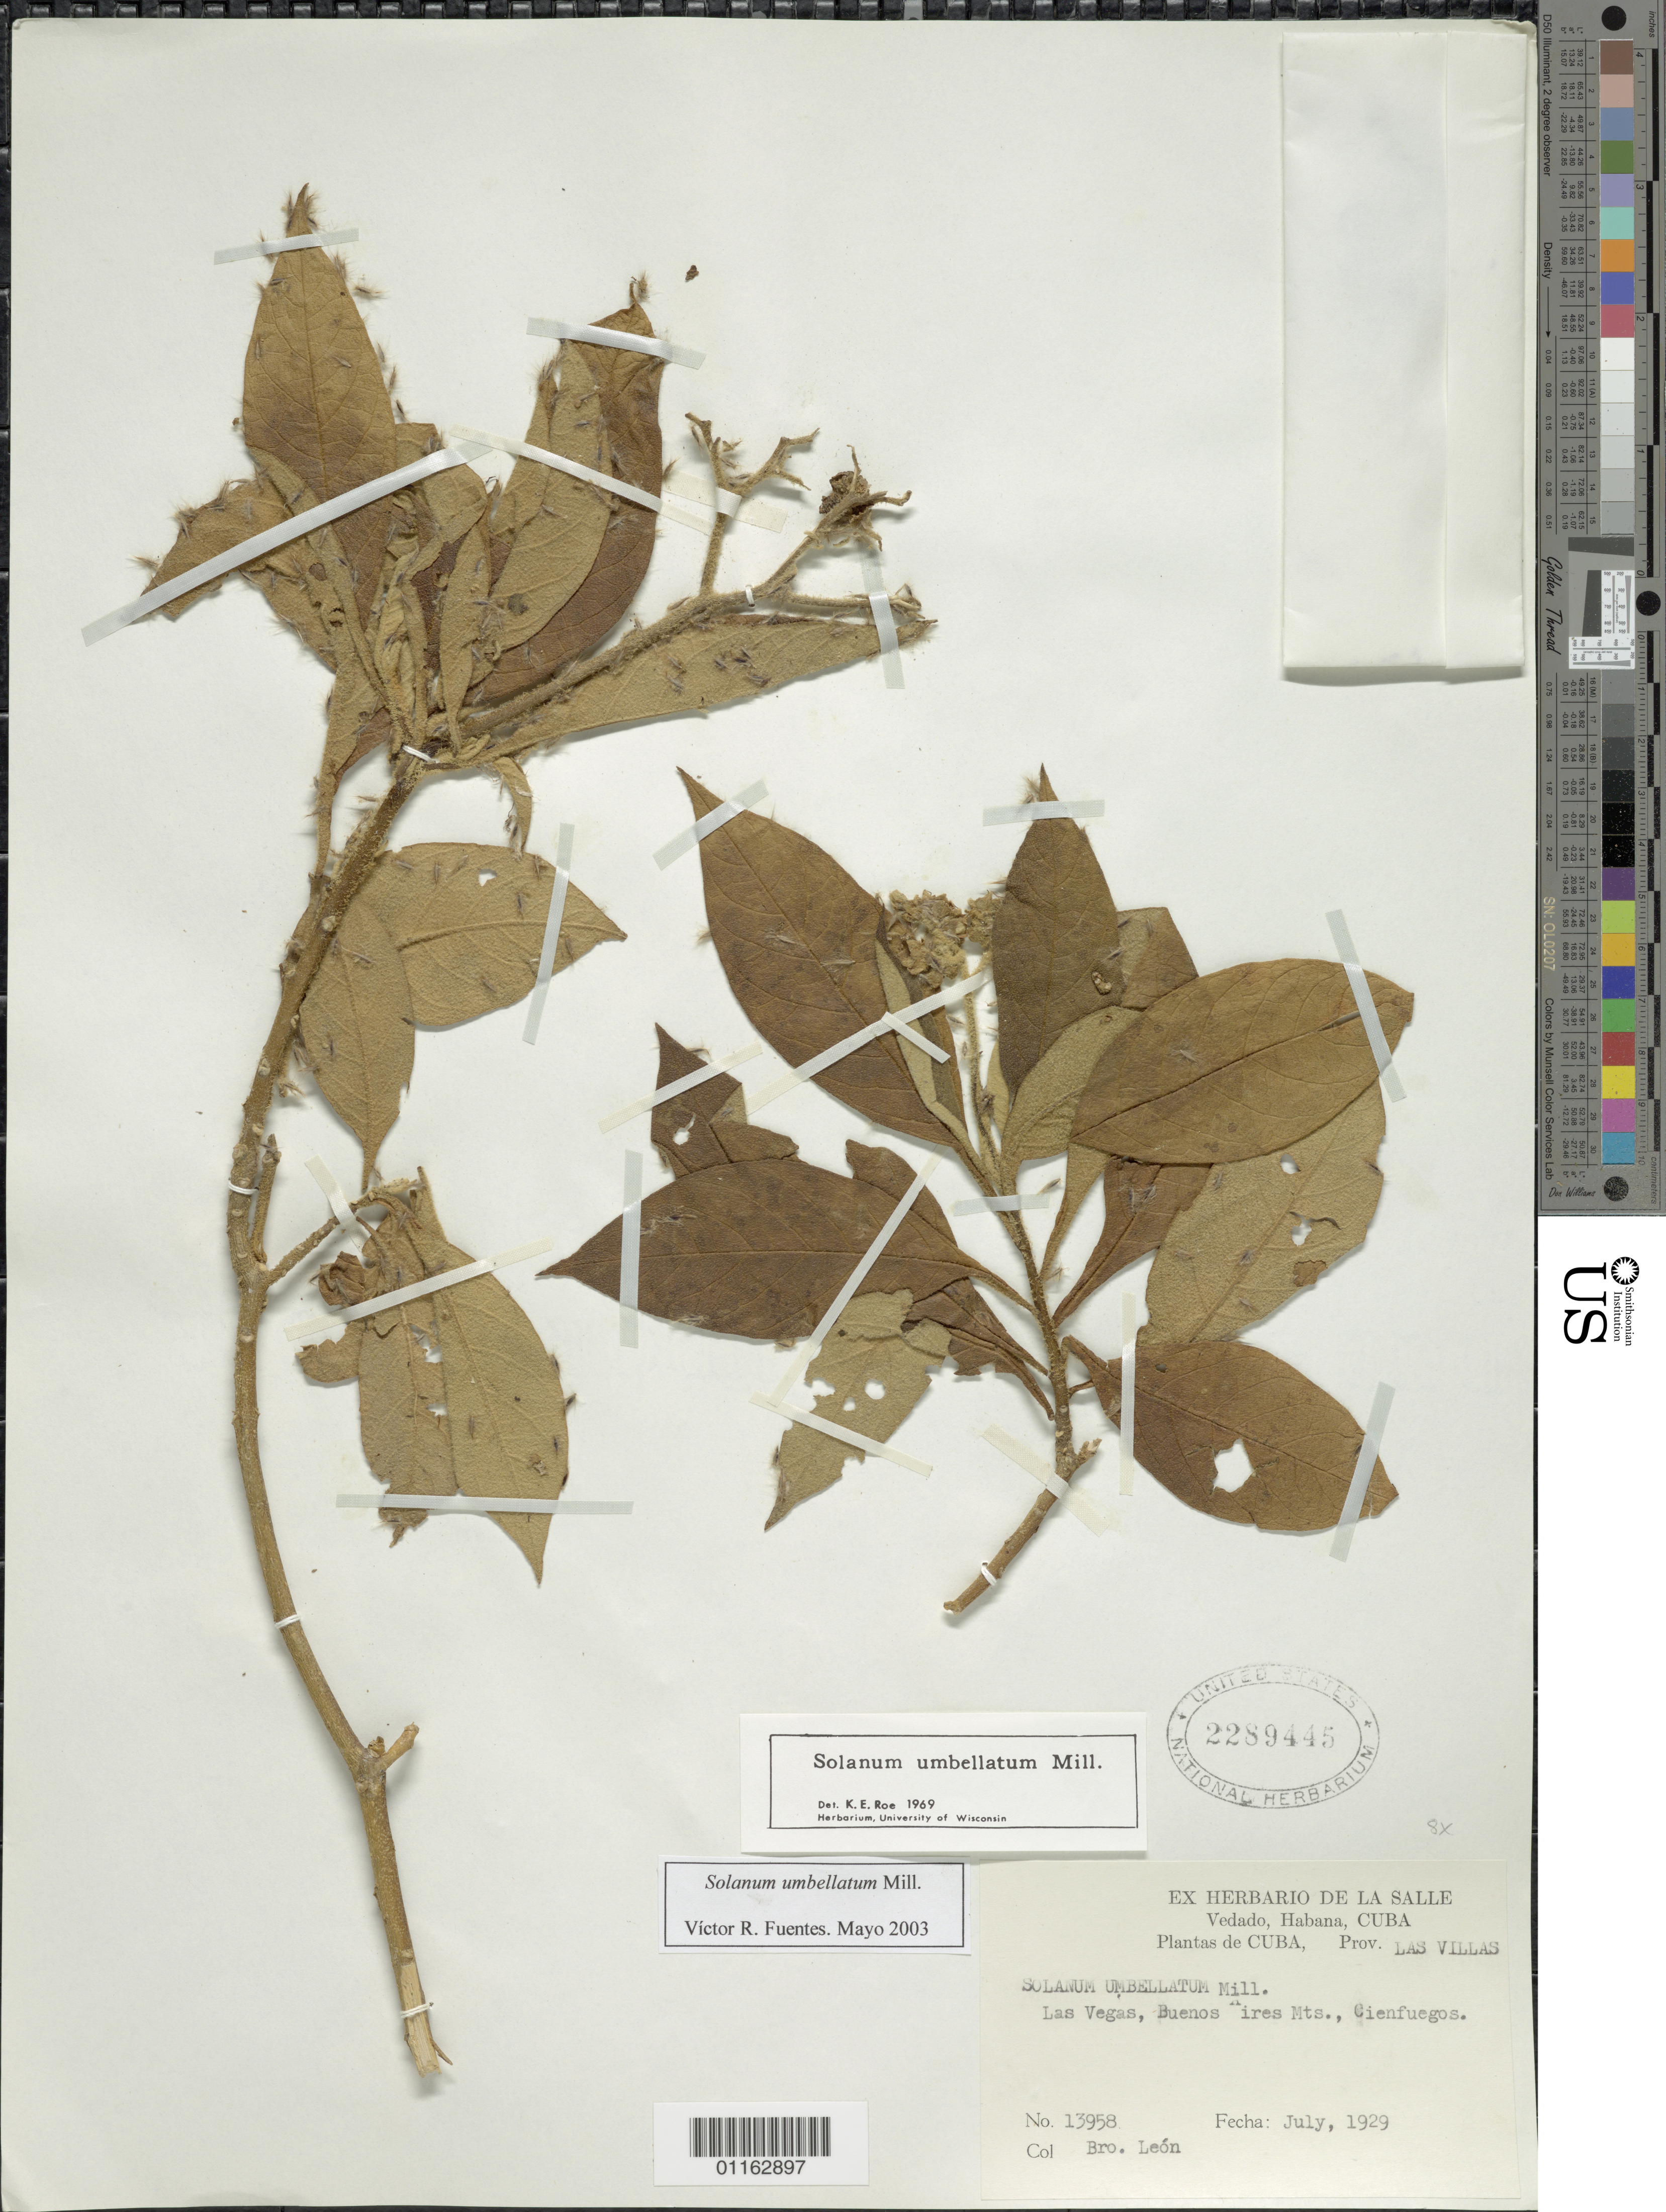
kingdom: Plantae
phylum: Tracheophyta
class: Magnoliopsida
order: Solanales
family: Solanaceae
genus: Solanum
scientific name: Solanum umbellatum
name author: Mill.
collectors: Bro. León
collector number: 13958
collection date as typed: Jul 1929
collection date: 1929-07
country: Cuba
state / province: Las Villas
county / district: Cienfuegos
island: Cuba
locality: Las Vegas, Buenos Aires Mountains.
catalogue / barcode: US 2289445